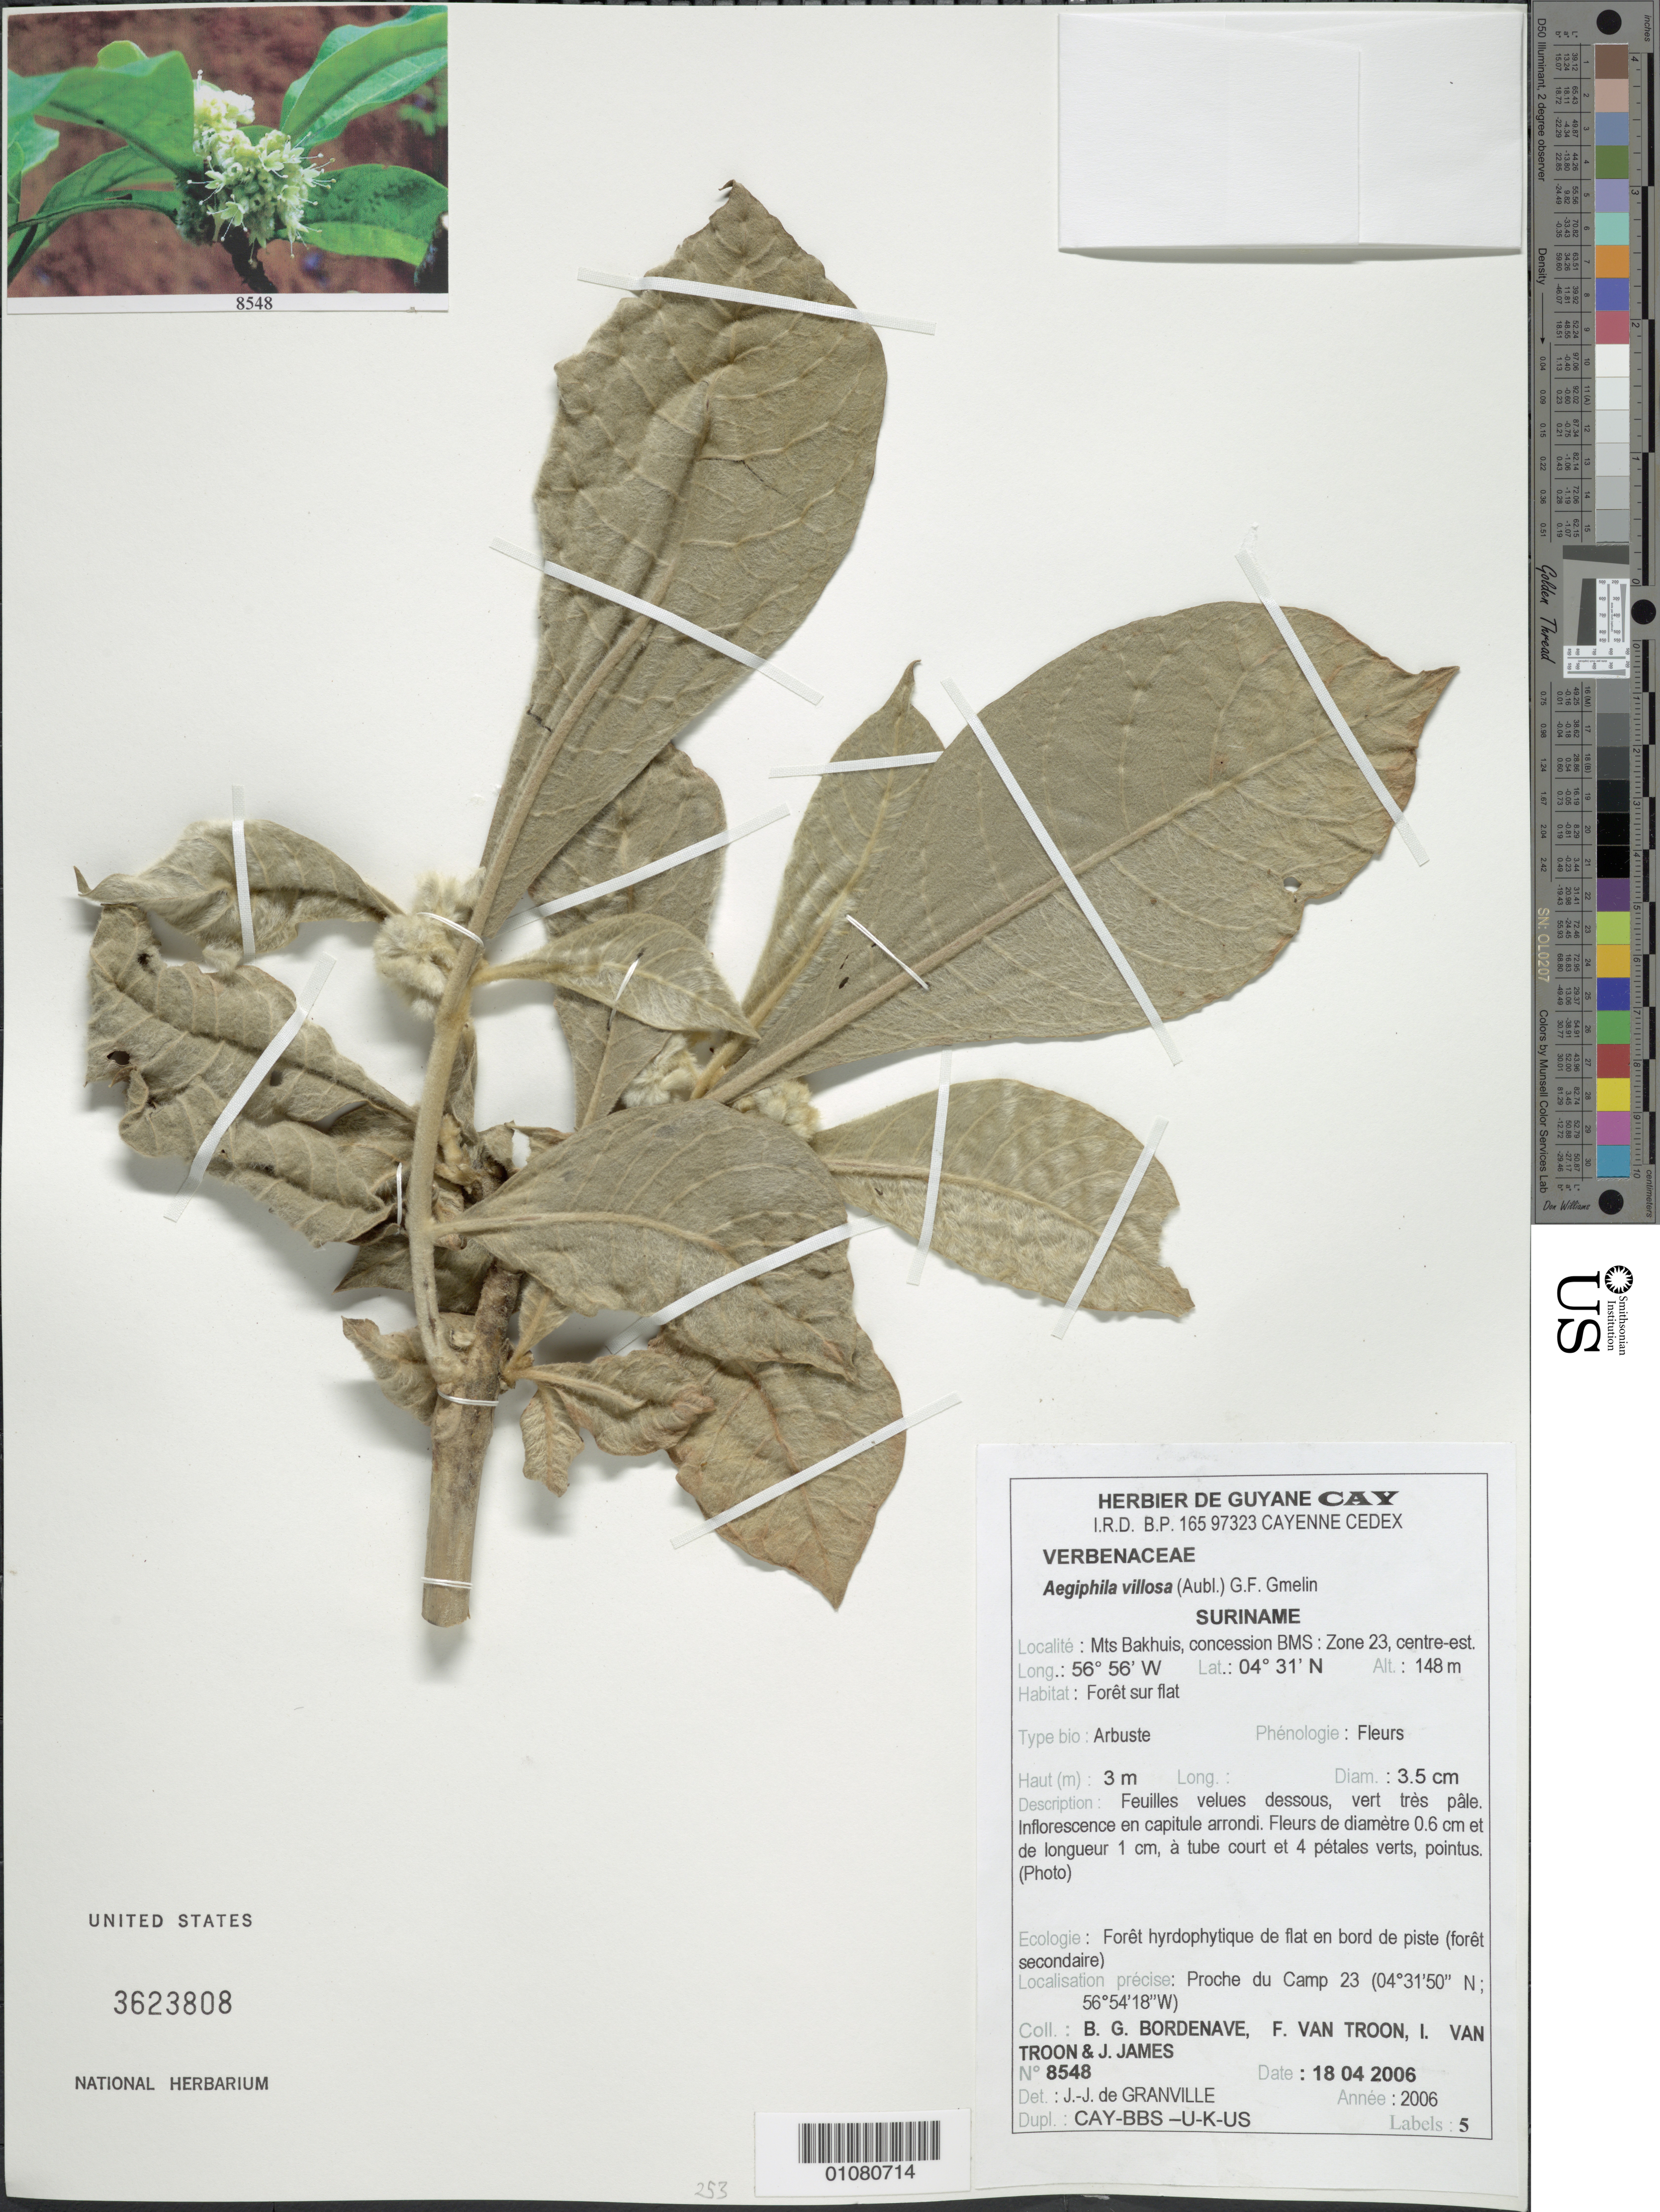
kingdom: Plantae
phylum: Tracheophyta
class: Magnoliopsida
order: Lamiales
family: Lamiaceae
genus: Aegiphila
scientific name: Aegiphila villosa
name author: (Aubl.) J.F. Gmel.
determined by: Granville, J. J. de, (CAY), Institut de Recherche pour le Developpement (IRD) (FRENCH GUIANA)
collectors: B. Bordenave, F. Troon, I. van Troon & J. James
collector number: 8548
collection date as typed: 18-Apr-06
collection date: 2006-04-18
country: Suriname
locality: Mts Bakhuis, concession BMS: Zone 23, centre-est. Proche du camp 23 (4º31'50"N; 56º54'18"W)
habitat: Forêt sur flat. Forêt hydrophytique de flat en bord de piste (forêt secondaire).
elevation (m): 148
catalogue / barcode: US 3623808